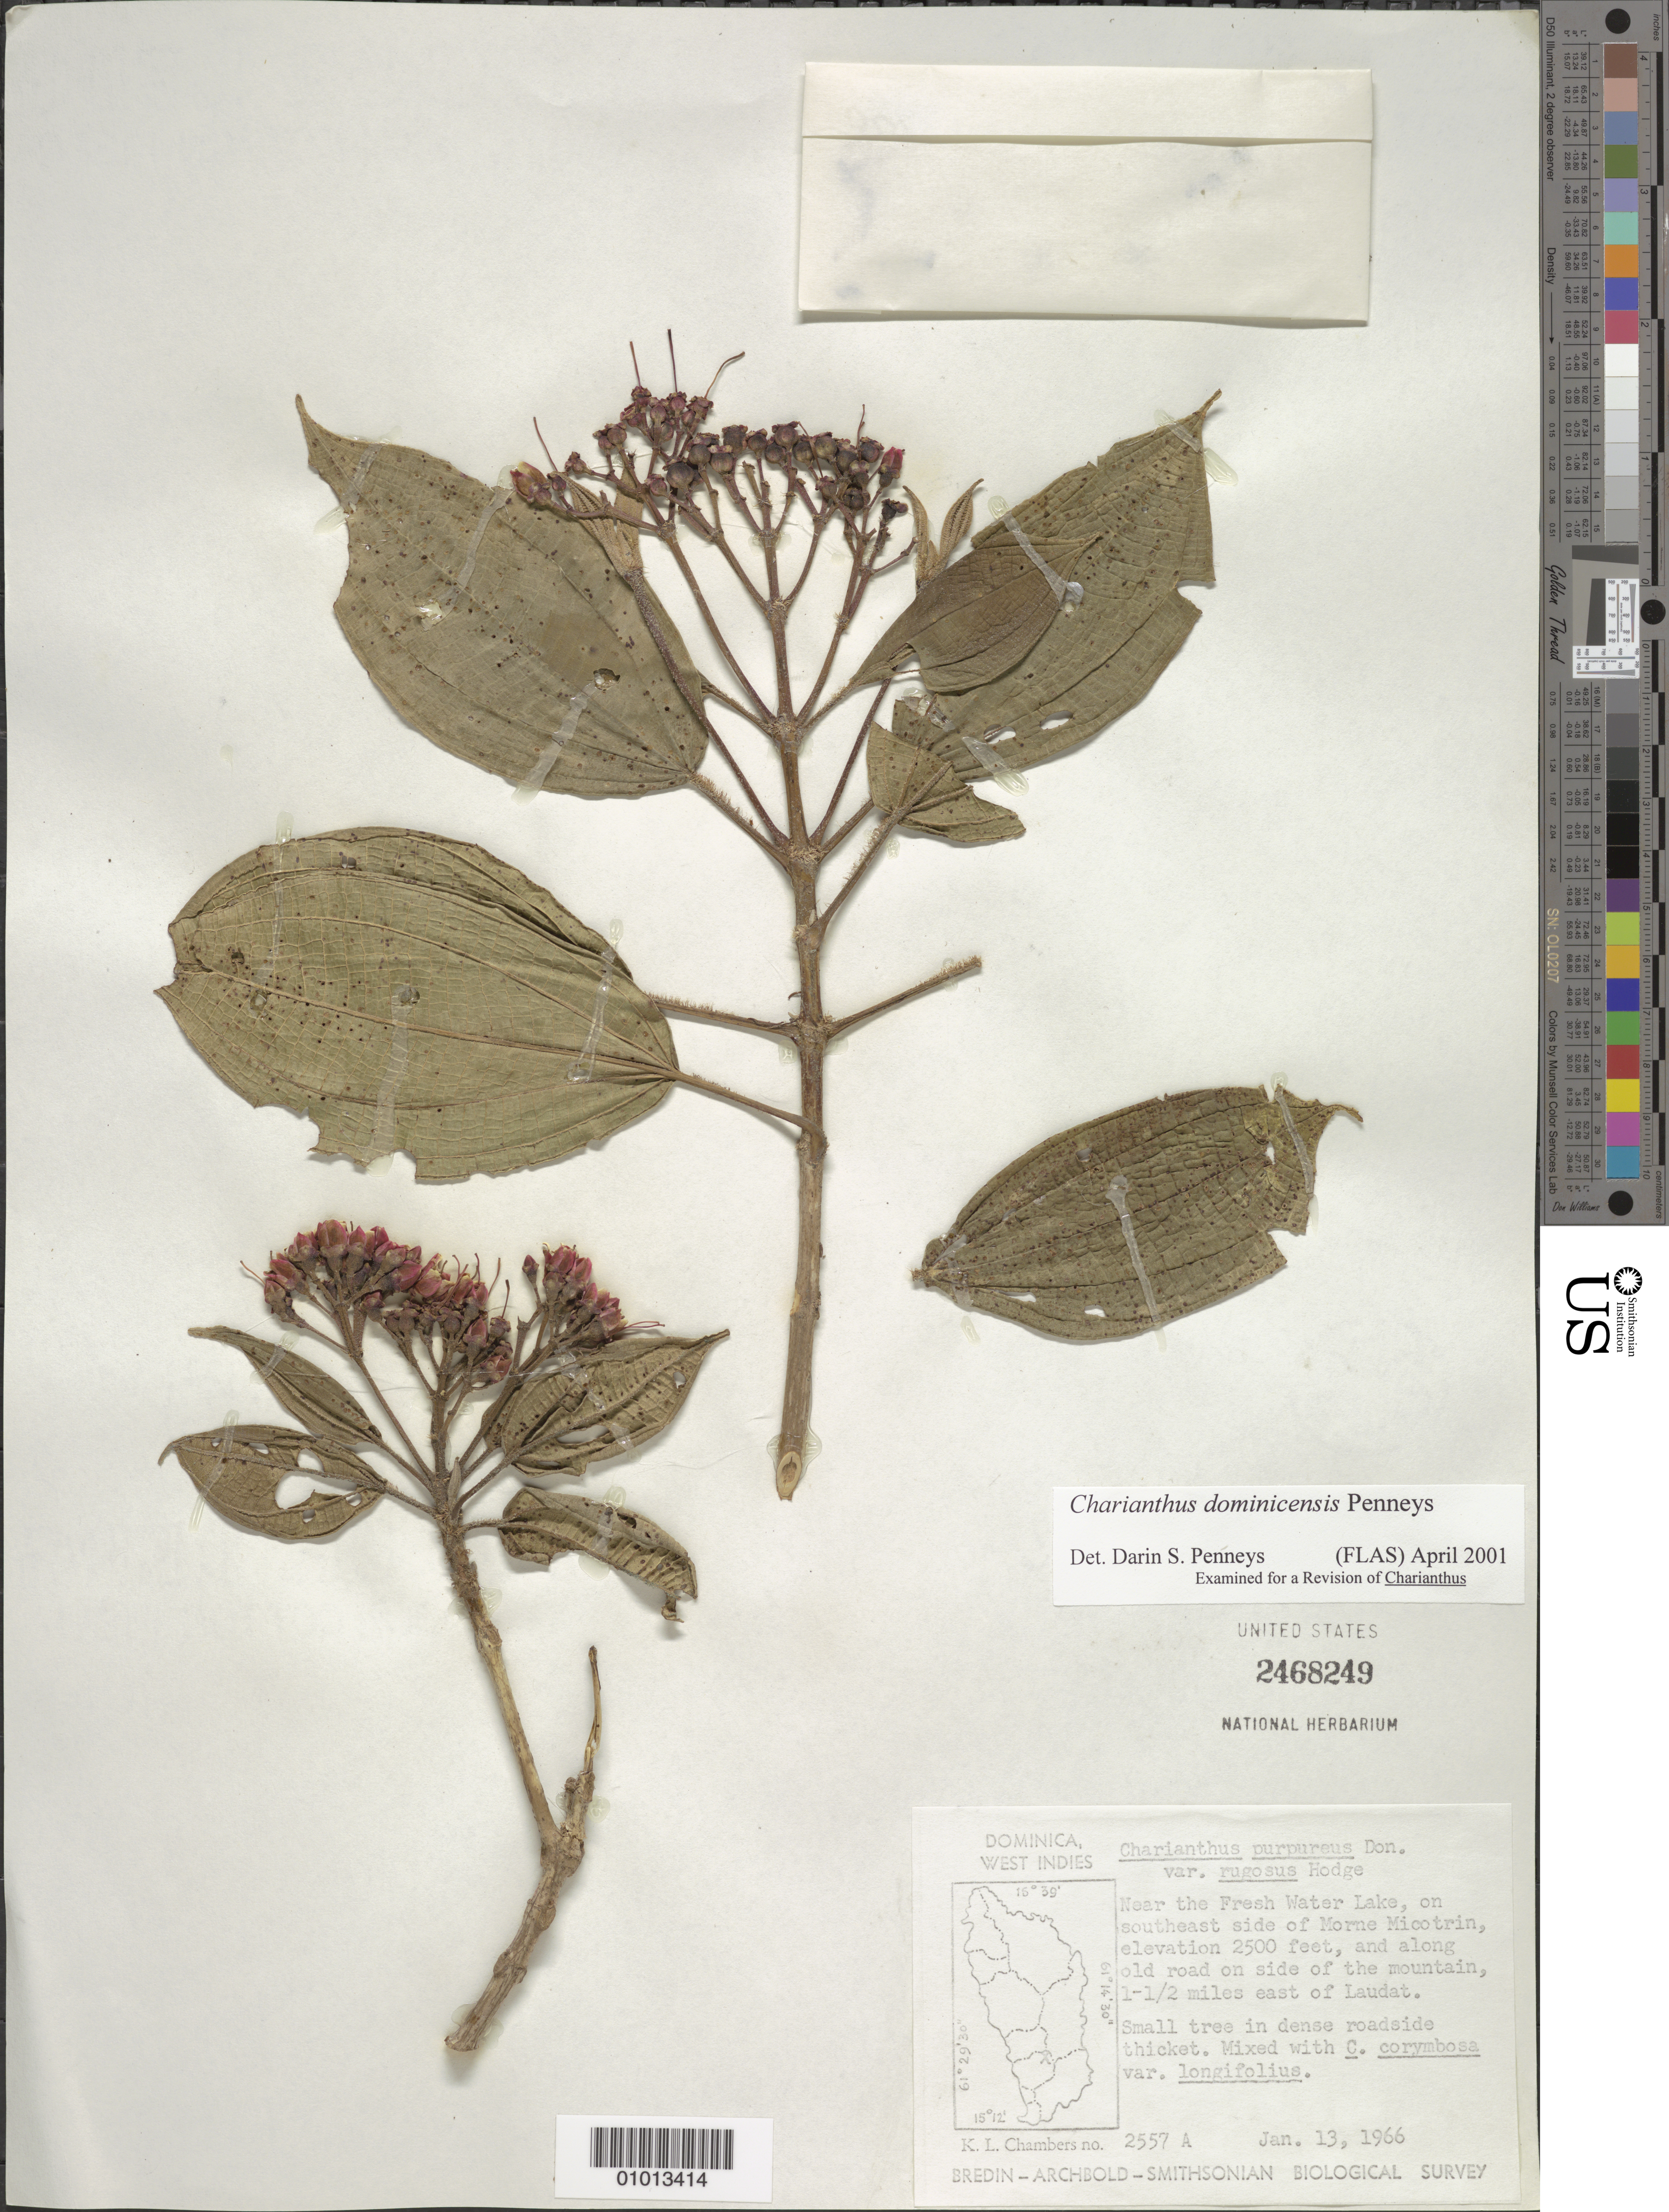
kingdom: Plantae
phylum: Tracheophyta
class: Magnoliopsida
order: Myrtales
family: Melastomataceae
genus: Charianthus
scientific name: Charianthus dominicensis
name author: Penneys & Judd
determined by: Penneys, D. S.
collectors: K. L. Chambers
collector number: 2557 A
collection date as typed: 13 Jan 1966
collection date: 1966-01-13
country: Dominica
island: Dominica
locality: Near Fresh Water Lake, on southeast side of Morne Micotrin, and along old road on side of mountain, 1.5 miles east of Laudat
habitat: Dense roadside thicket mixed with C. corymbosa var. longifolius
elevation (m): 762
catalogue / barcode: US 2468249